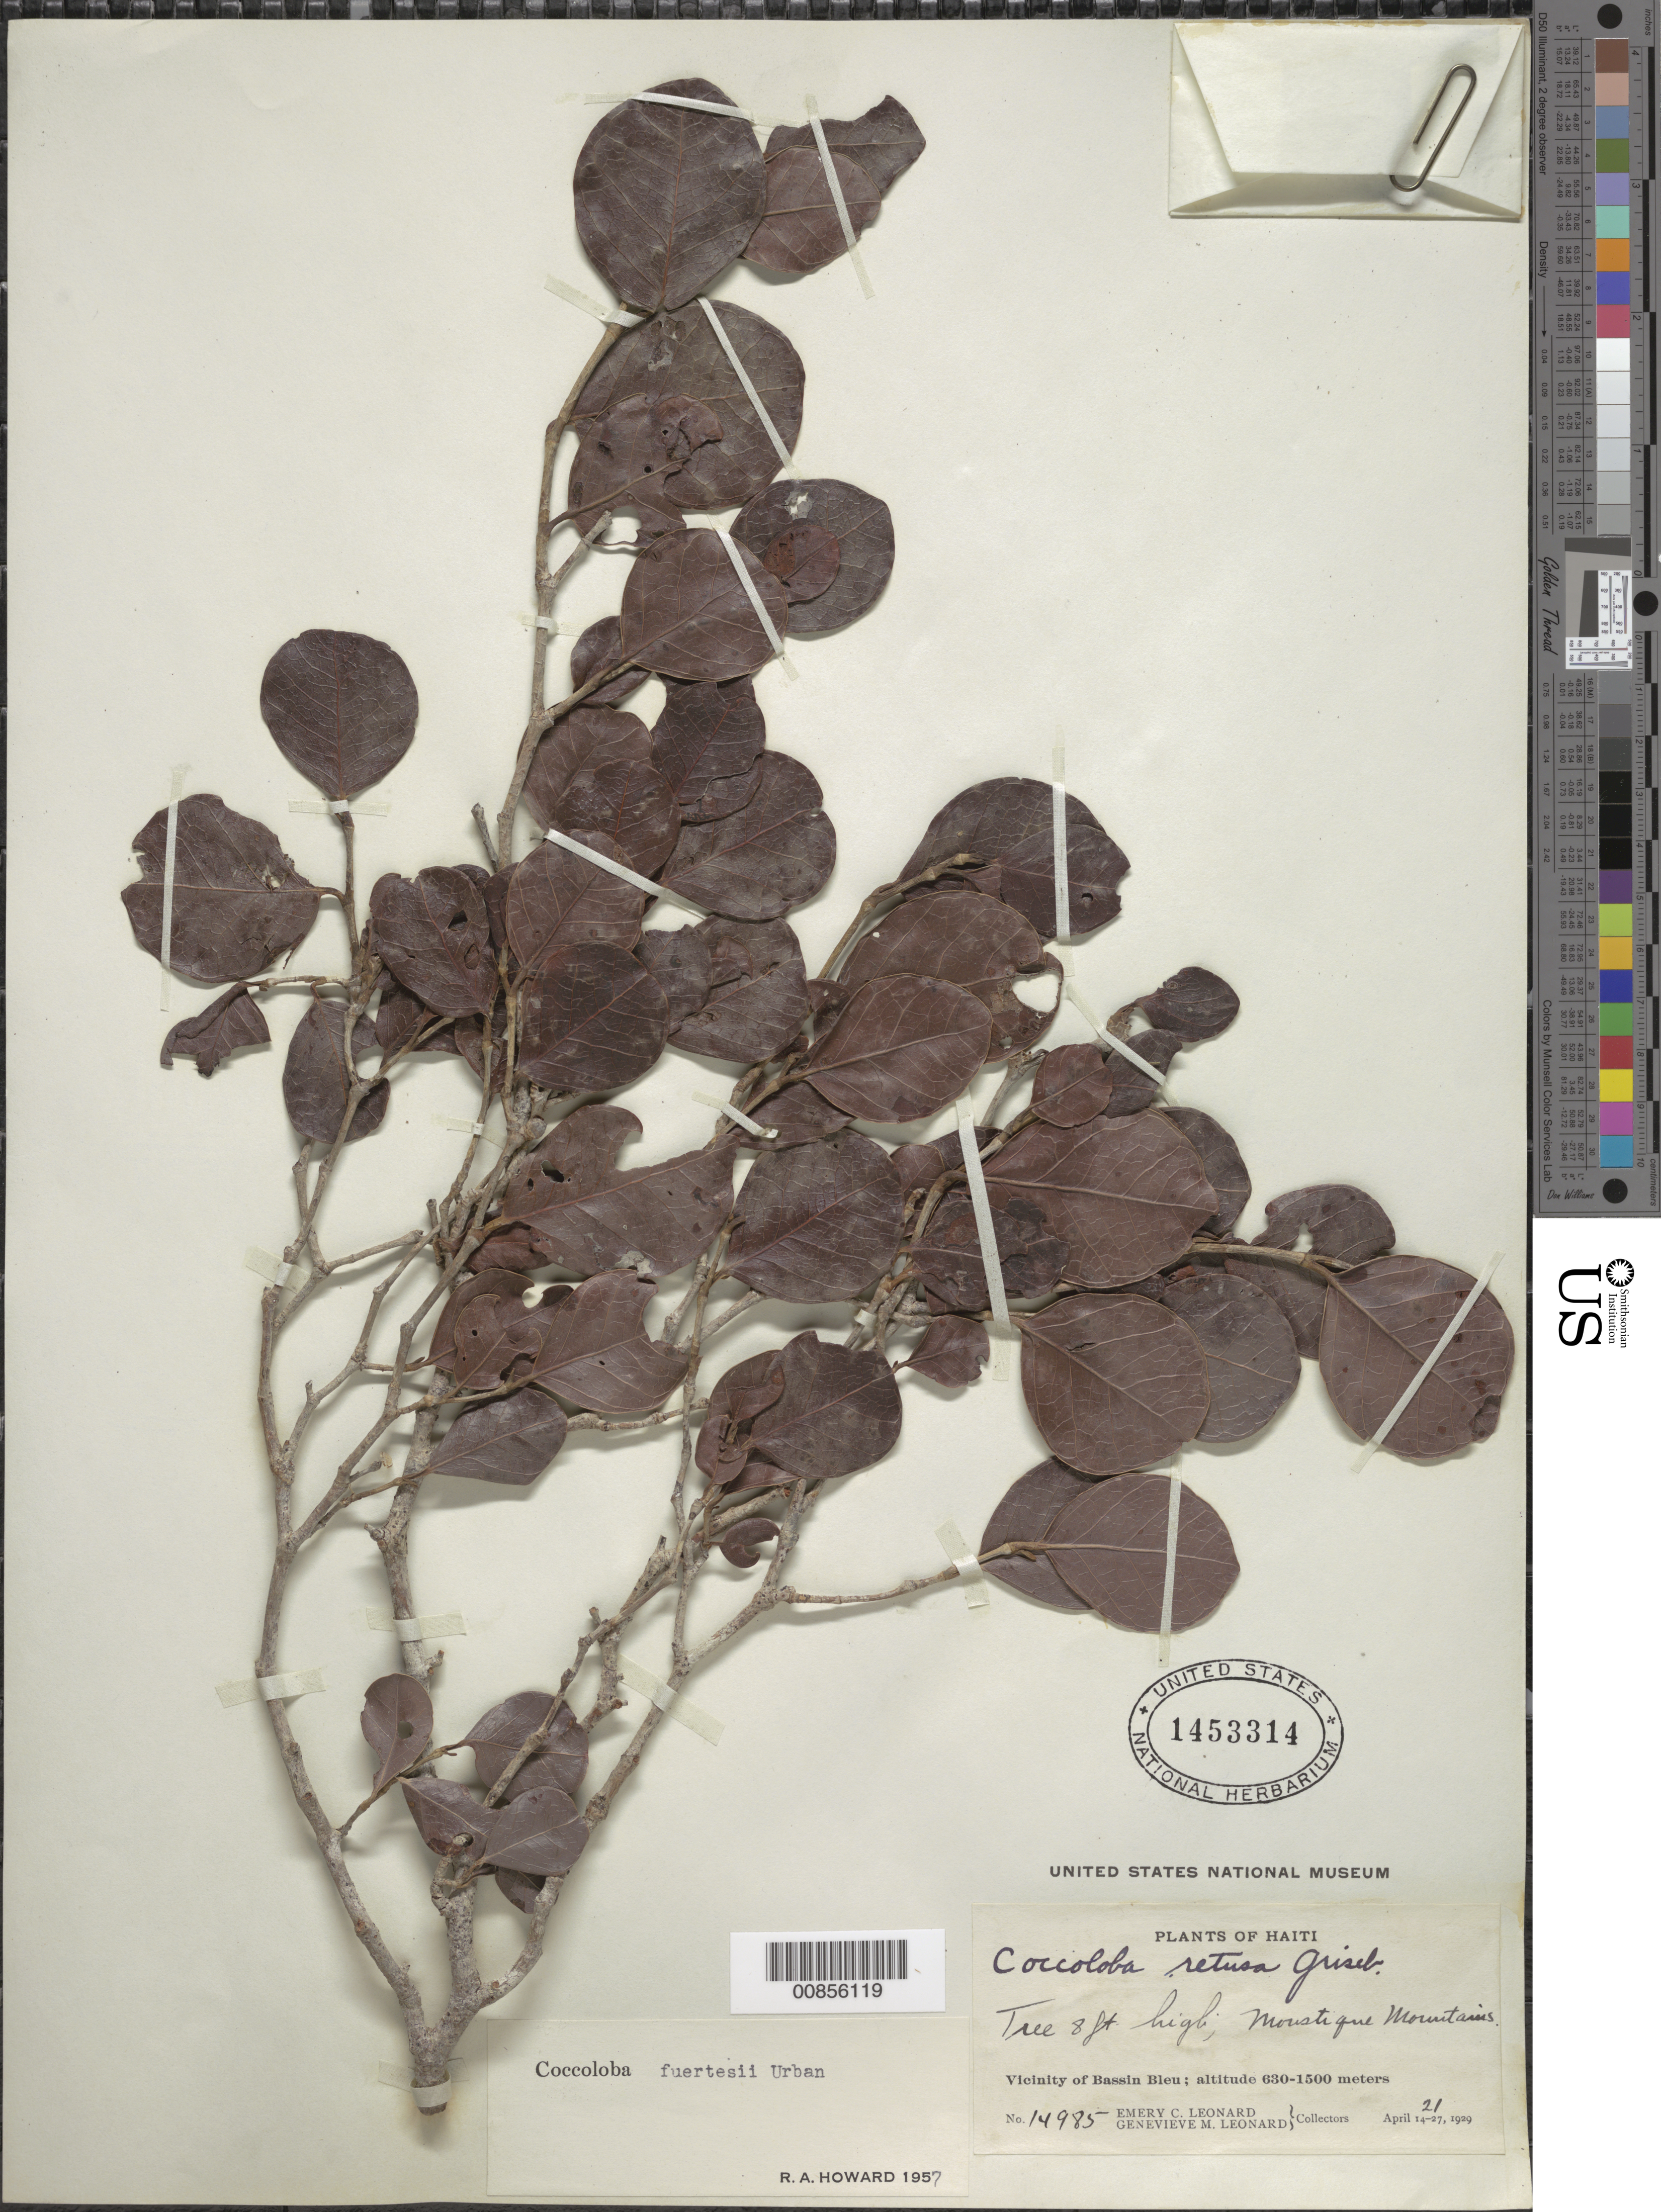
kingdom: Plantae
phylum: Tracheophyta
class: Magnoliopsida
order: Caryophyllales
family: Polygonaceae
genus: Coccoloba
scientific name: Coccoloba fuertesii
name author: Urb.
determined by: Howard, R. A.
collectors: E. C. Leonard & G. M. Leonard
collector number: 14985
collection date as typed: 21 Apr 1929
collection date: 1929-04-21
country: Haiti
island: Hispaniola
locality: Vicinity of Bassin Bleu. Moustique Mountains.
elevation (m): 630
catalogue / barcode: US 1453314